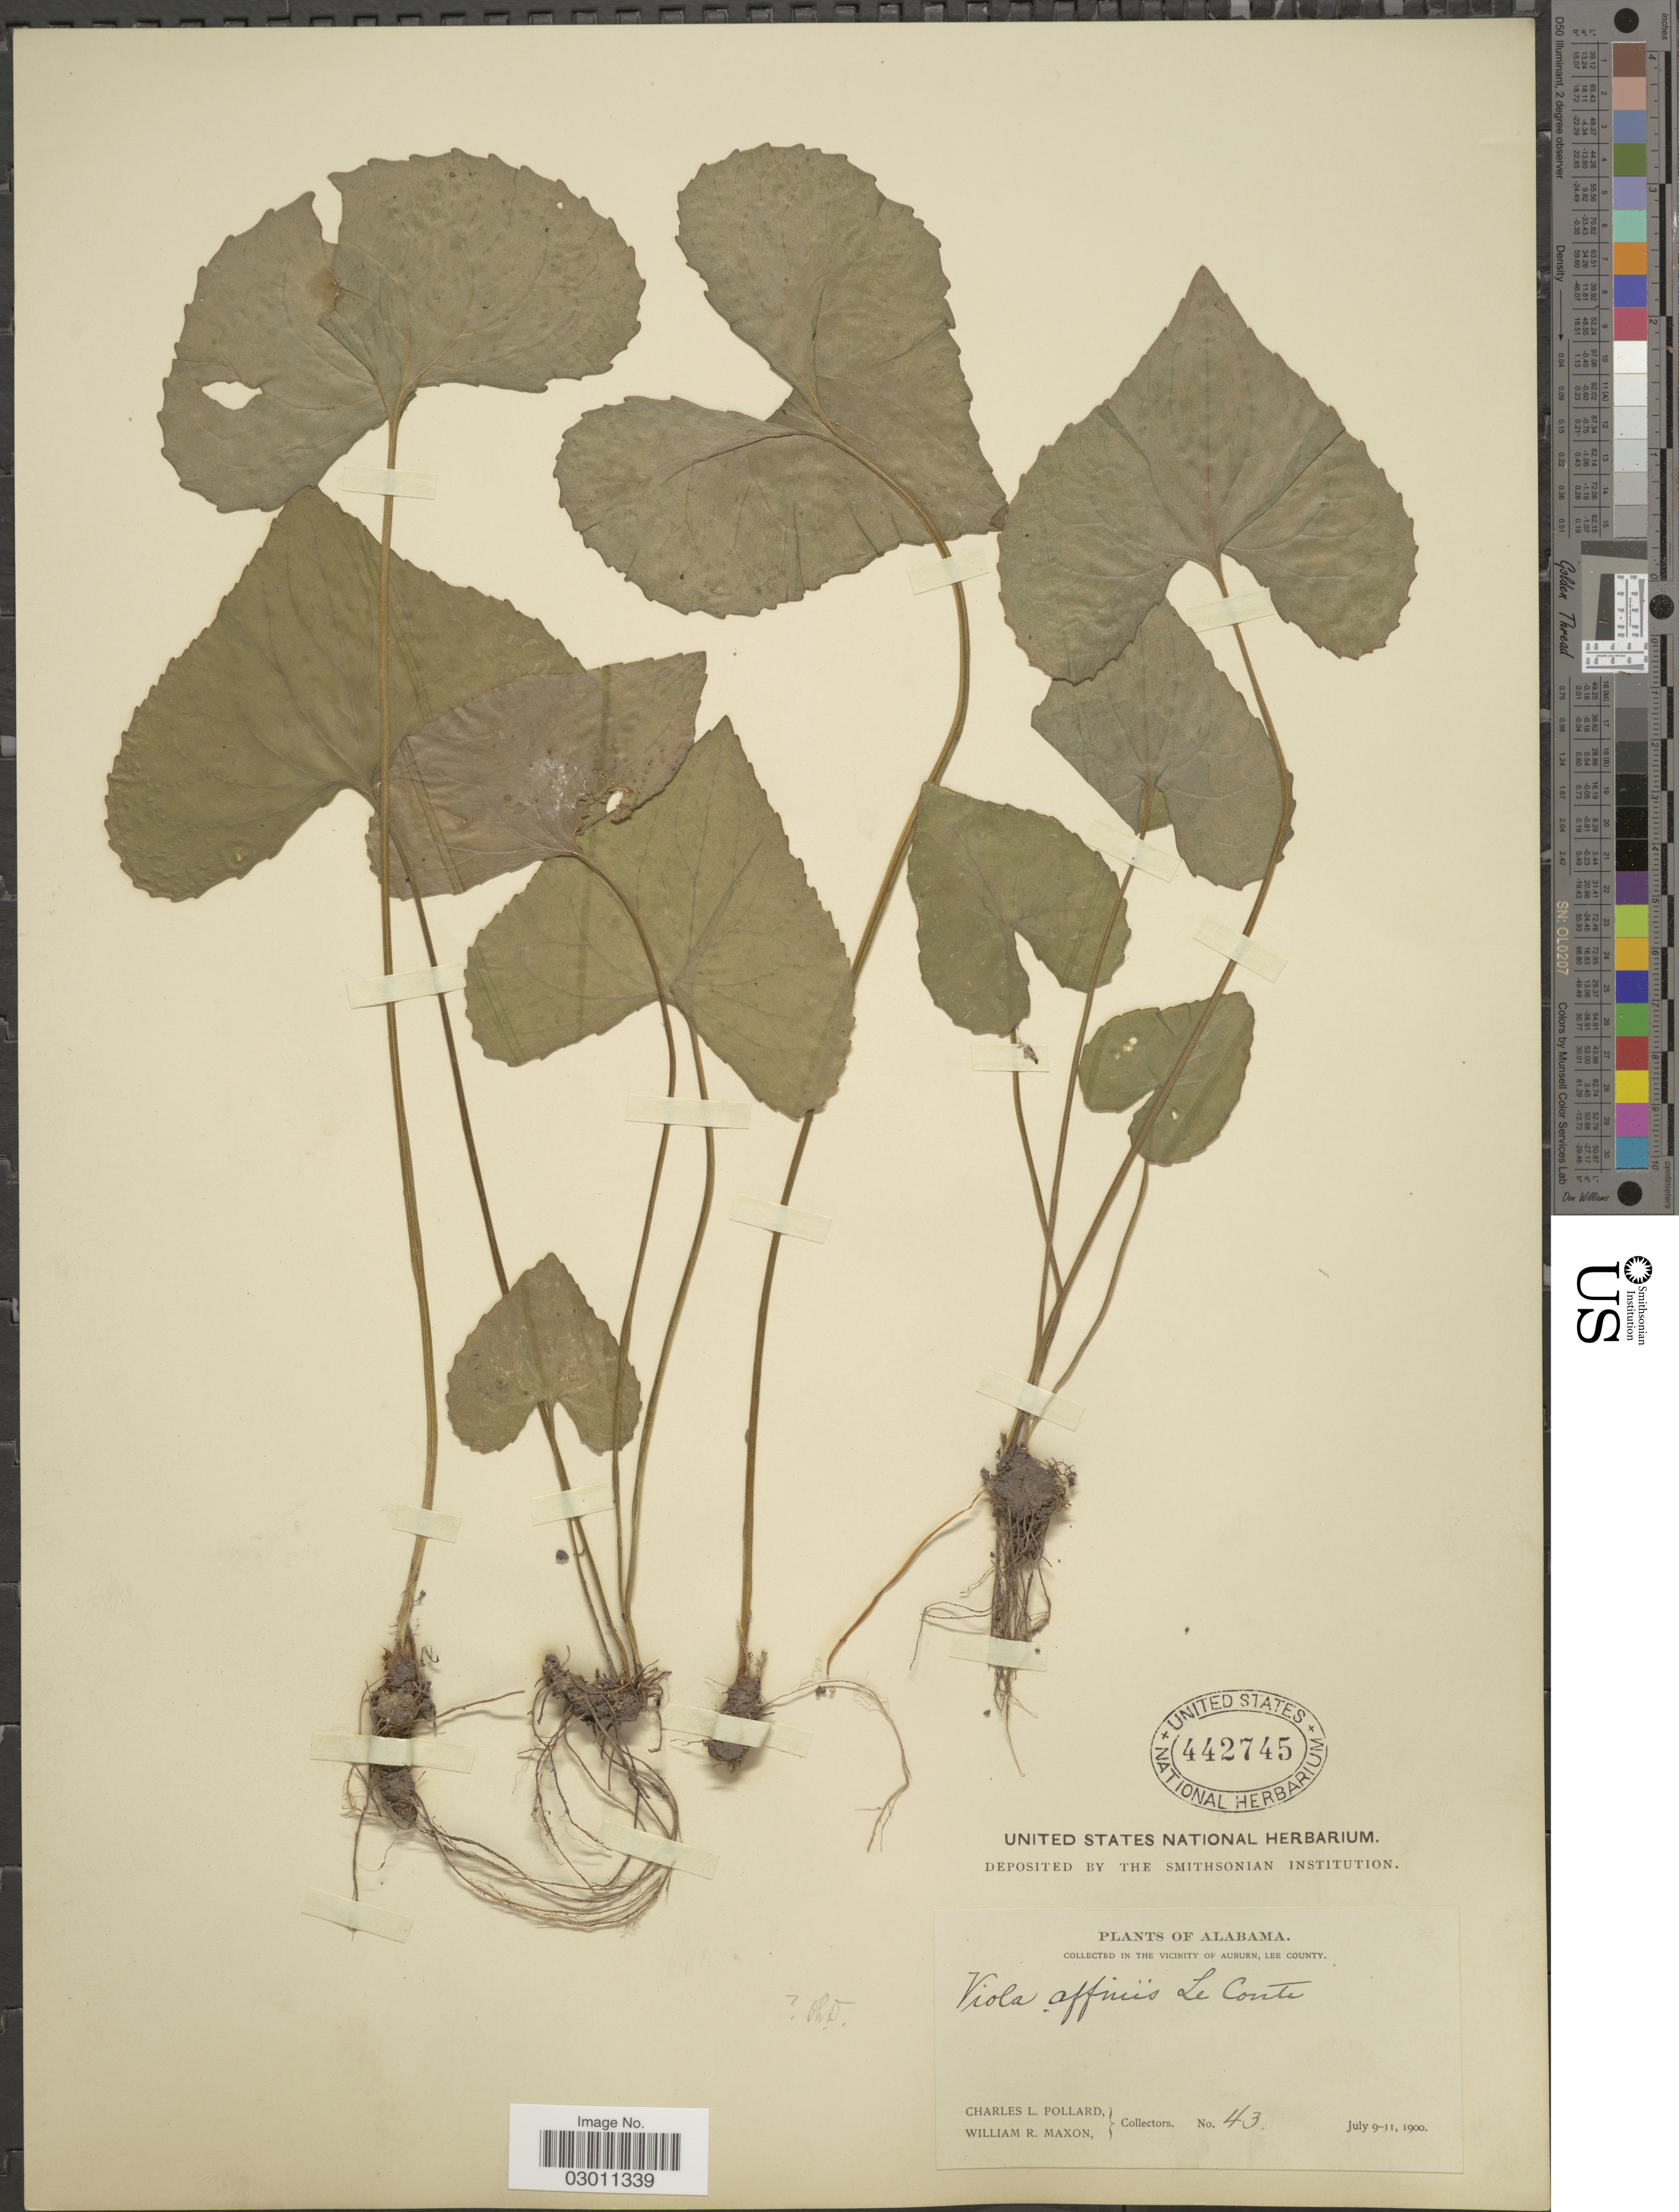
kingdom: Plantae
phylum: Tracheophyta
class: Magnoliopsida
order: Malpighiales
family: Violaceae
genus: Viola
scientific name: Viola affinis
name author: LeConte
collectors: C. L. Pollard & W. R. Maxon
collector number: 43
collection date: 1900-07-09/1900-07-11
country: United States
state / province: Alabama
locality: In the vicinity of Auburn, Lee County.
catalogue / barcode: US 442745